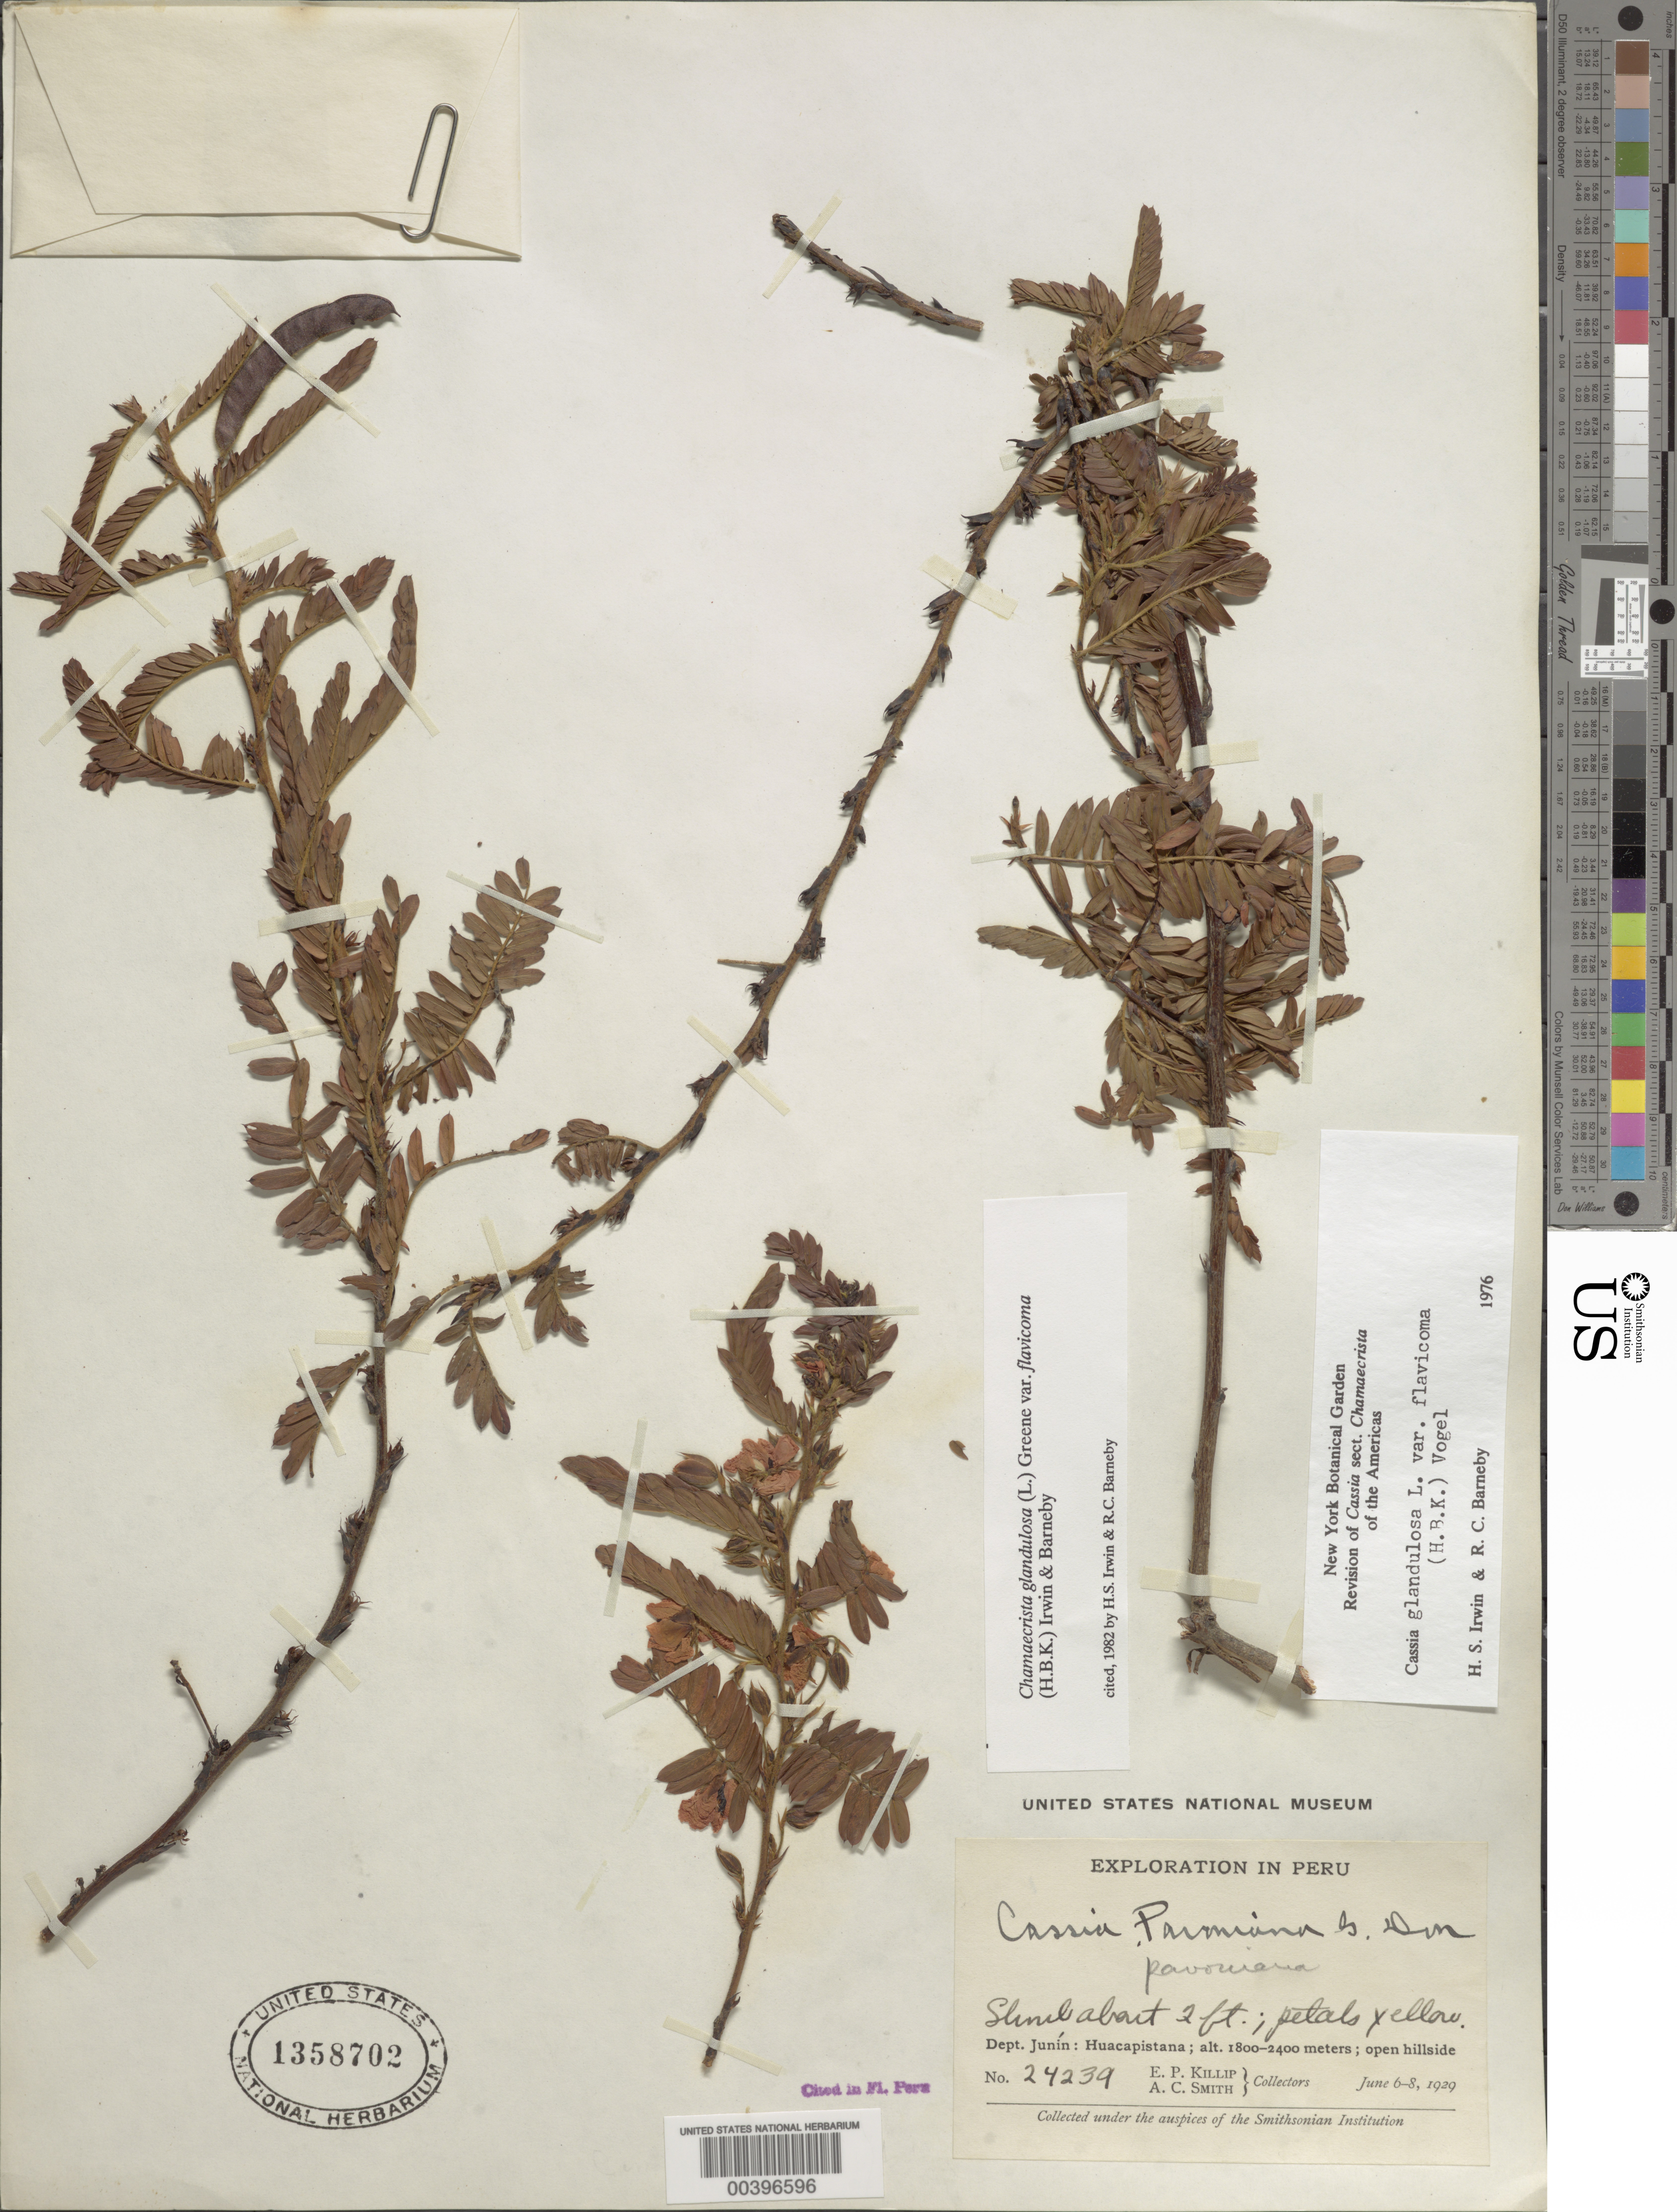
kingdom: Plantae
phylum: Tracheophyta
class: Magnoliopsida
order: Fabales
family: Fabaceae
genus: Chamaecrista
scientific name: Chamaecrista glandulosa var. flavicoma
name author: (Kunth) H.S. Irwin & Barneby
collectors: E. P. Killip & A. C. Smith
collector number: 24239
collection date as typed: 06 Jun 1929 to 08 Jun 1929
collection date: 1929-06-06/1929-06-08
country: Peru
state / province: Junín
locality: Huacapistana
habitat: Open hillside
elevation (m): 1800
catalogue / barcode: US 1358702